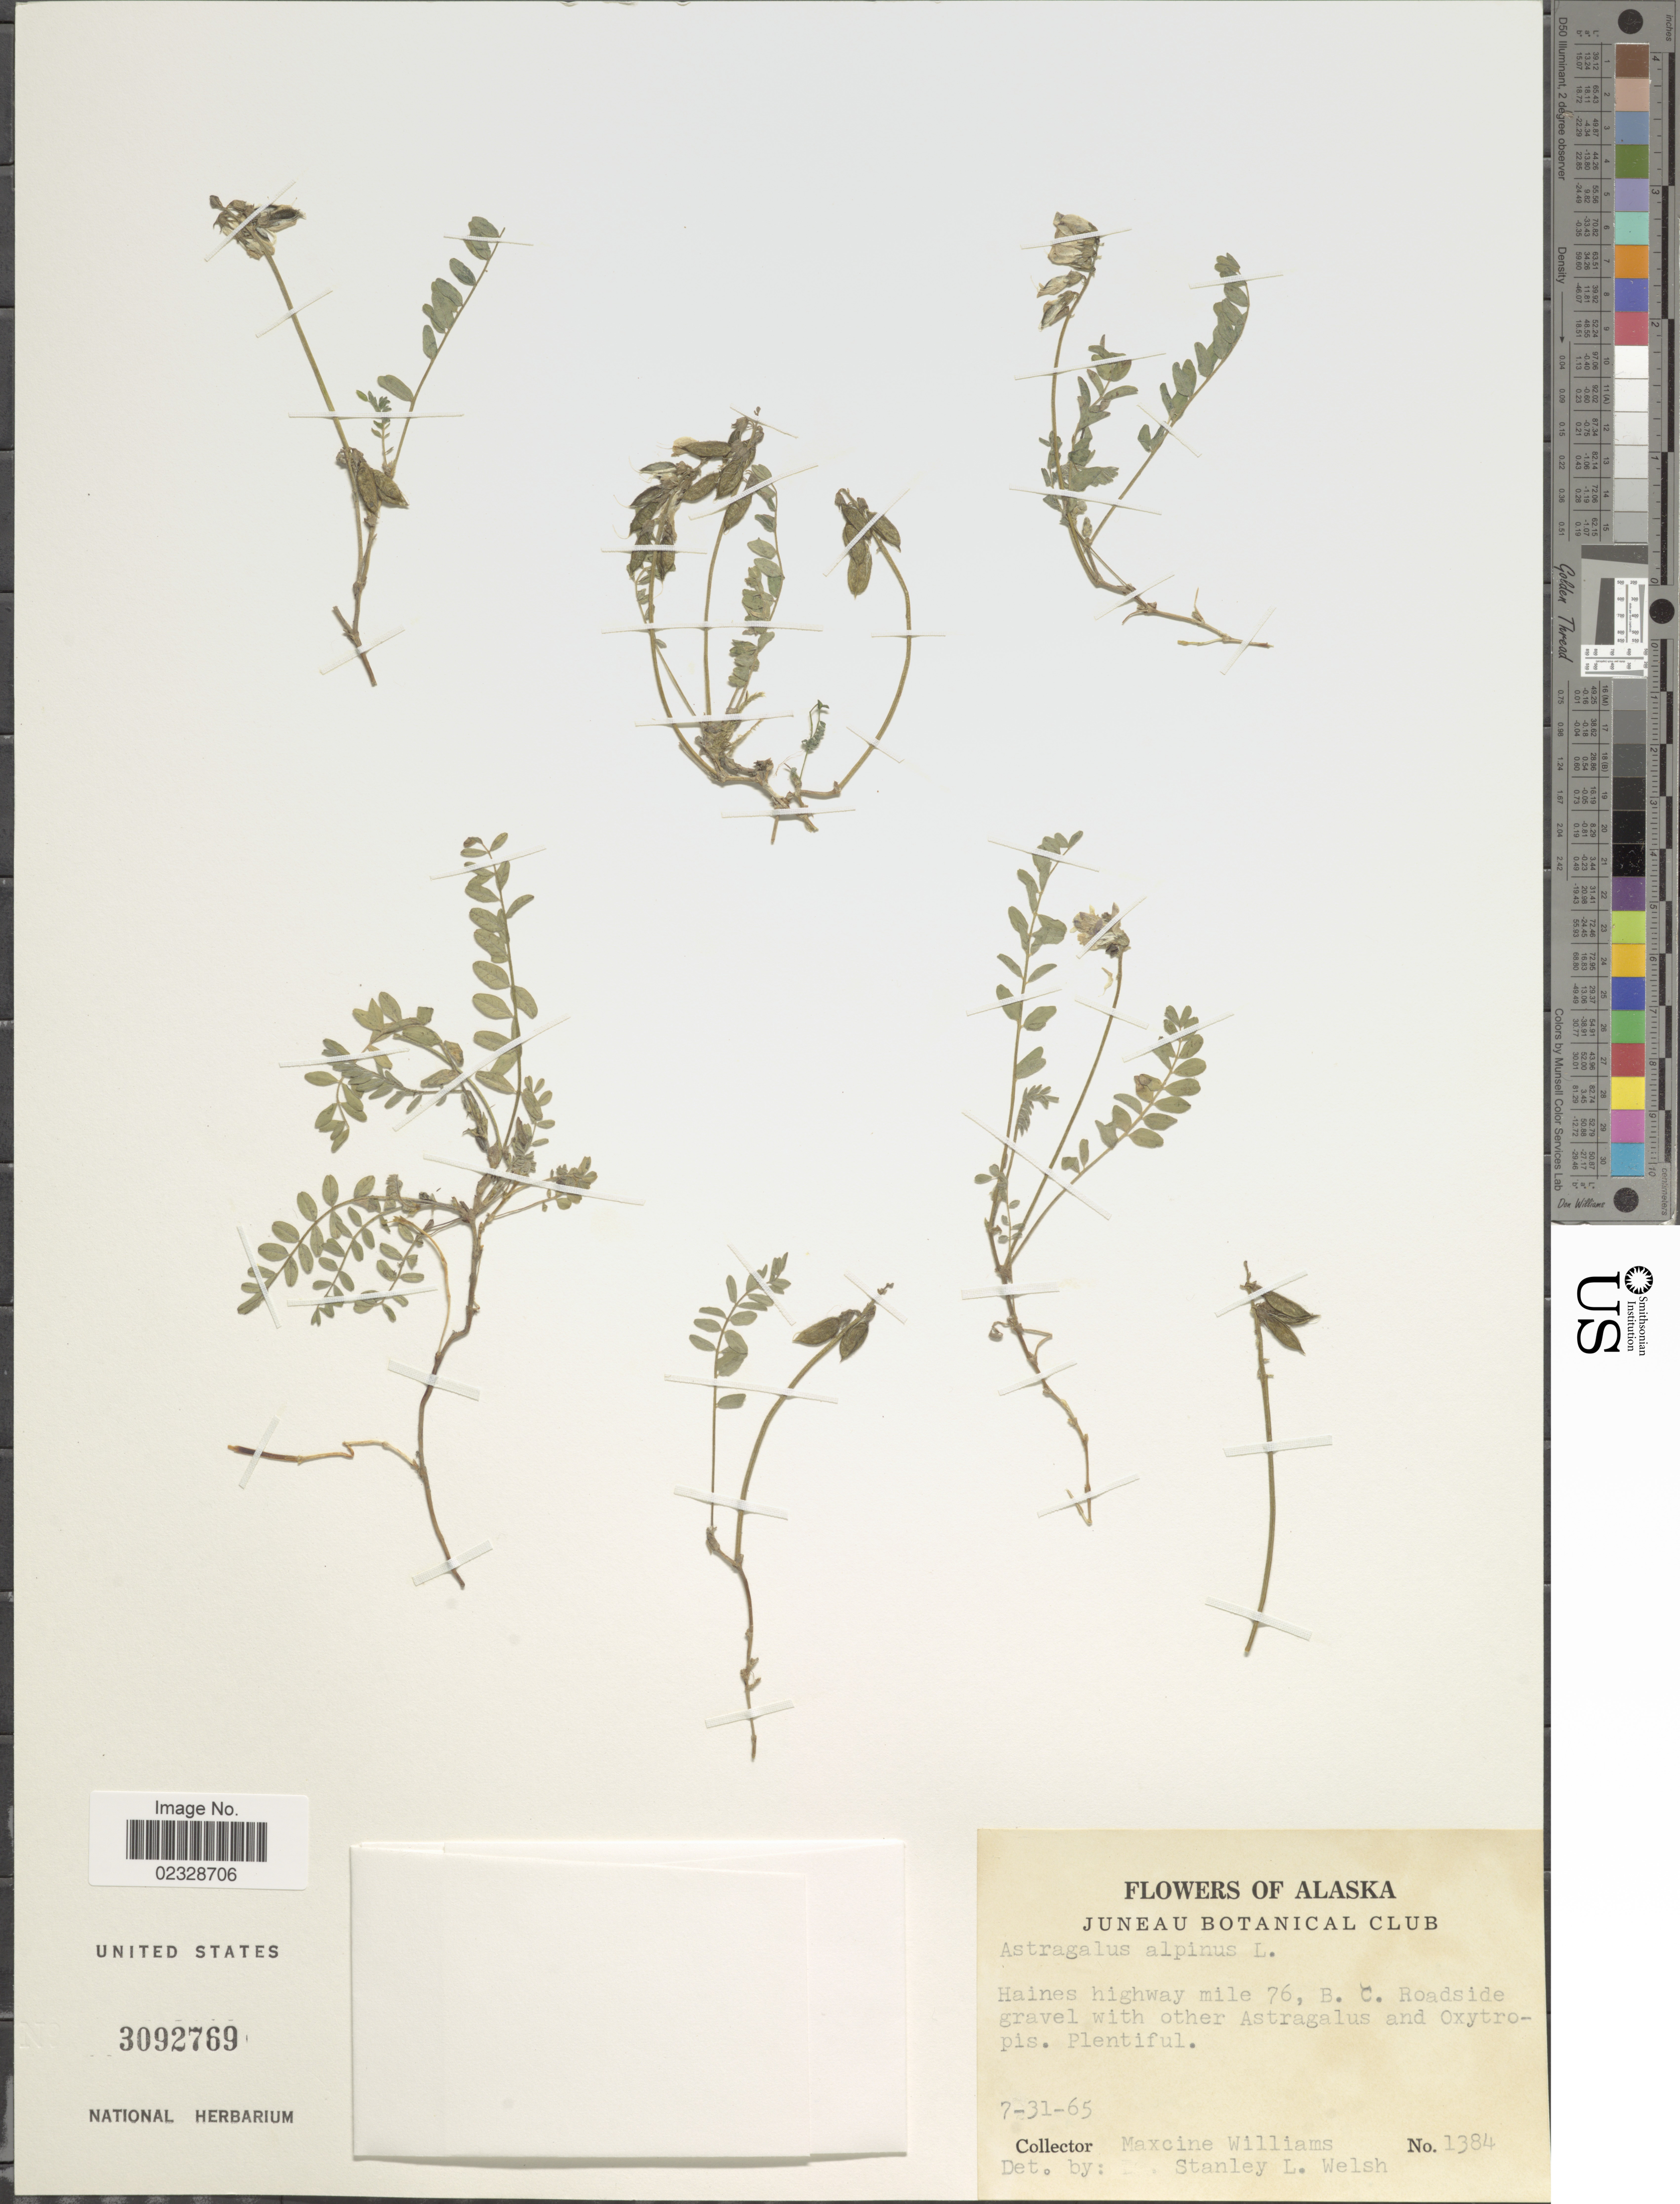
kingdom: Plantae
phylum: Tracheophyta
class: Magnoliopsida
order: Fabales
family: Fabaceae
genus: Astragalus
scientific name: Astragalus alpinus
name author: L.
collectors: Mr. Williams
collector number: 1384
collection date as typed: Transcribed d/m/y: 31/7/65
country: United States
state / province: Alaska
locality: Haines highway mile 76, B.C.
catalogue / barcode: US 3092769